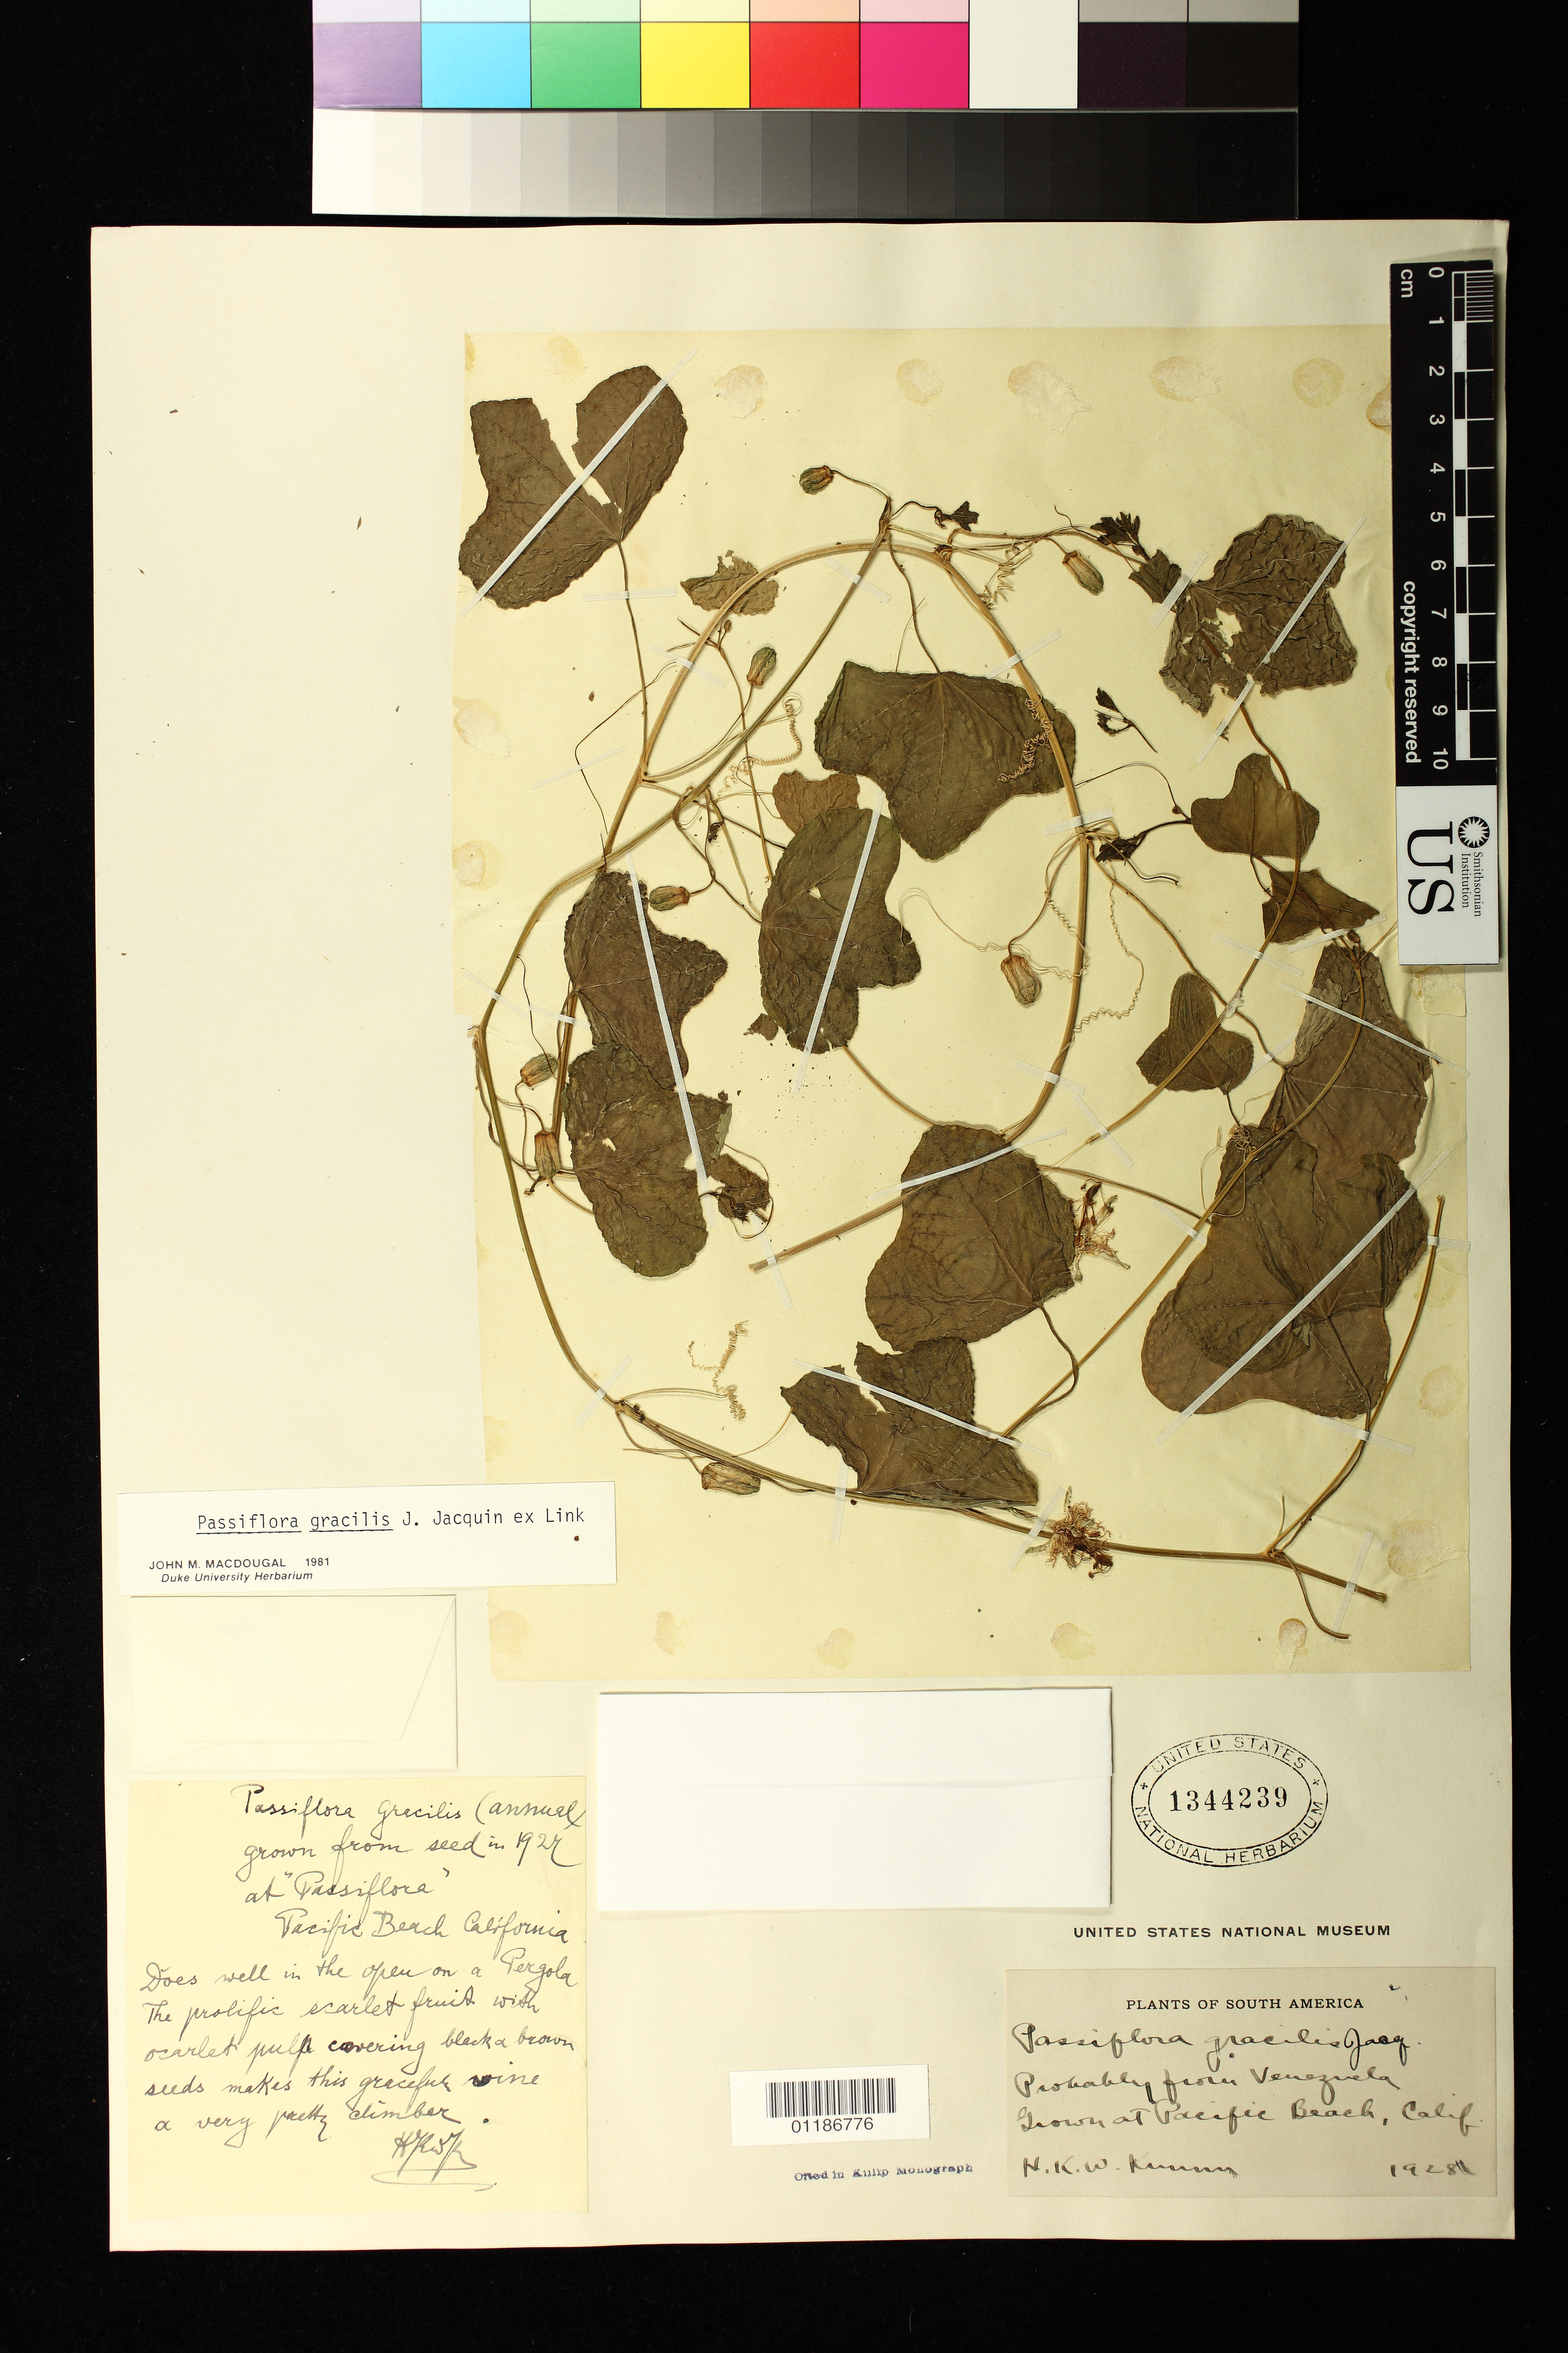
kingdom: Plantae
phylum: Tracheophyta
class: Magnoliopsida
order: Malpighiales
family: Passifloraceae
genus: Passiflora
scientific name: Passiflora gracilis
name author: J. Jacq. ex Link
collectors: H. Kunim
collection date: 1928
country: United States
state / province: California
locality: Grown from seed in 1927 at Pacific Beach. Seed probably from Venezuela.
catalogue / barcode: US 1344239